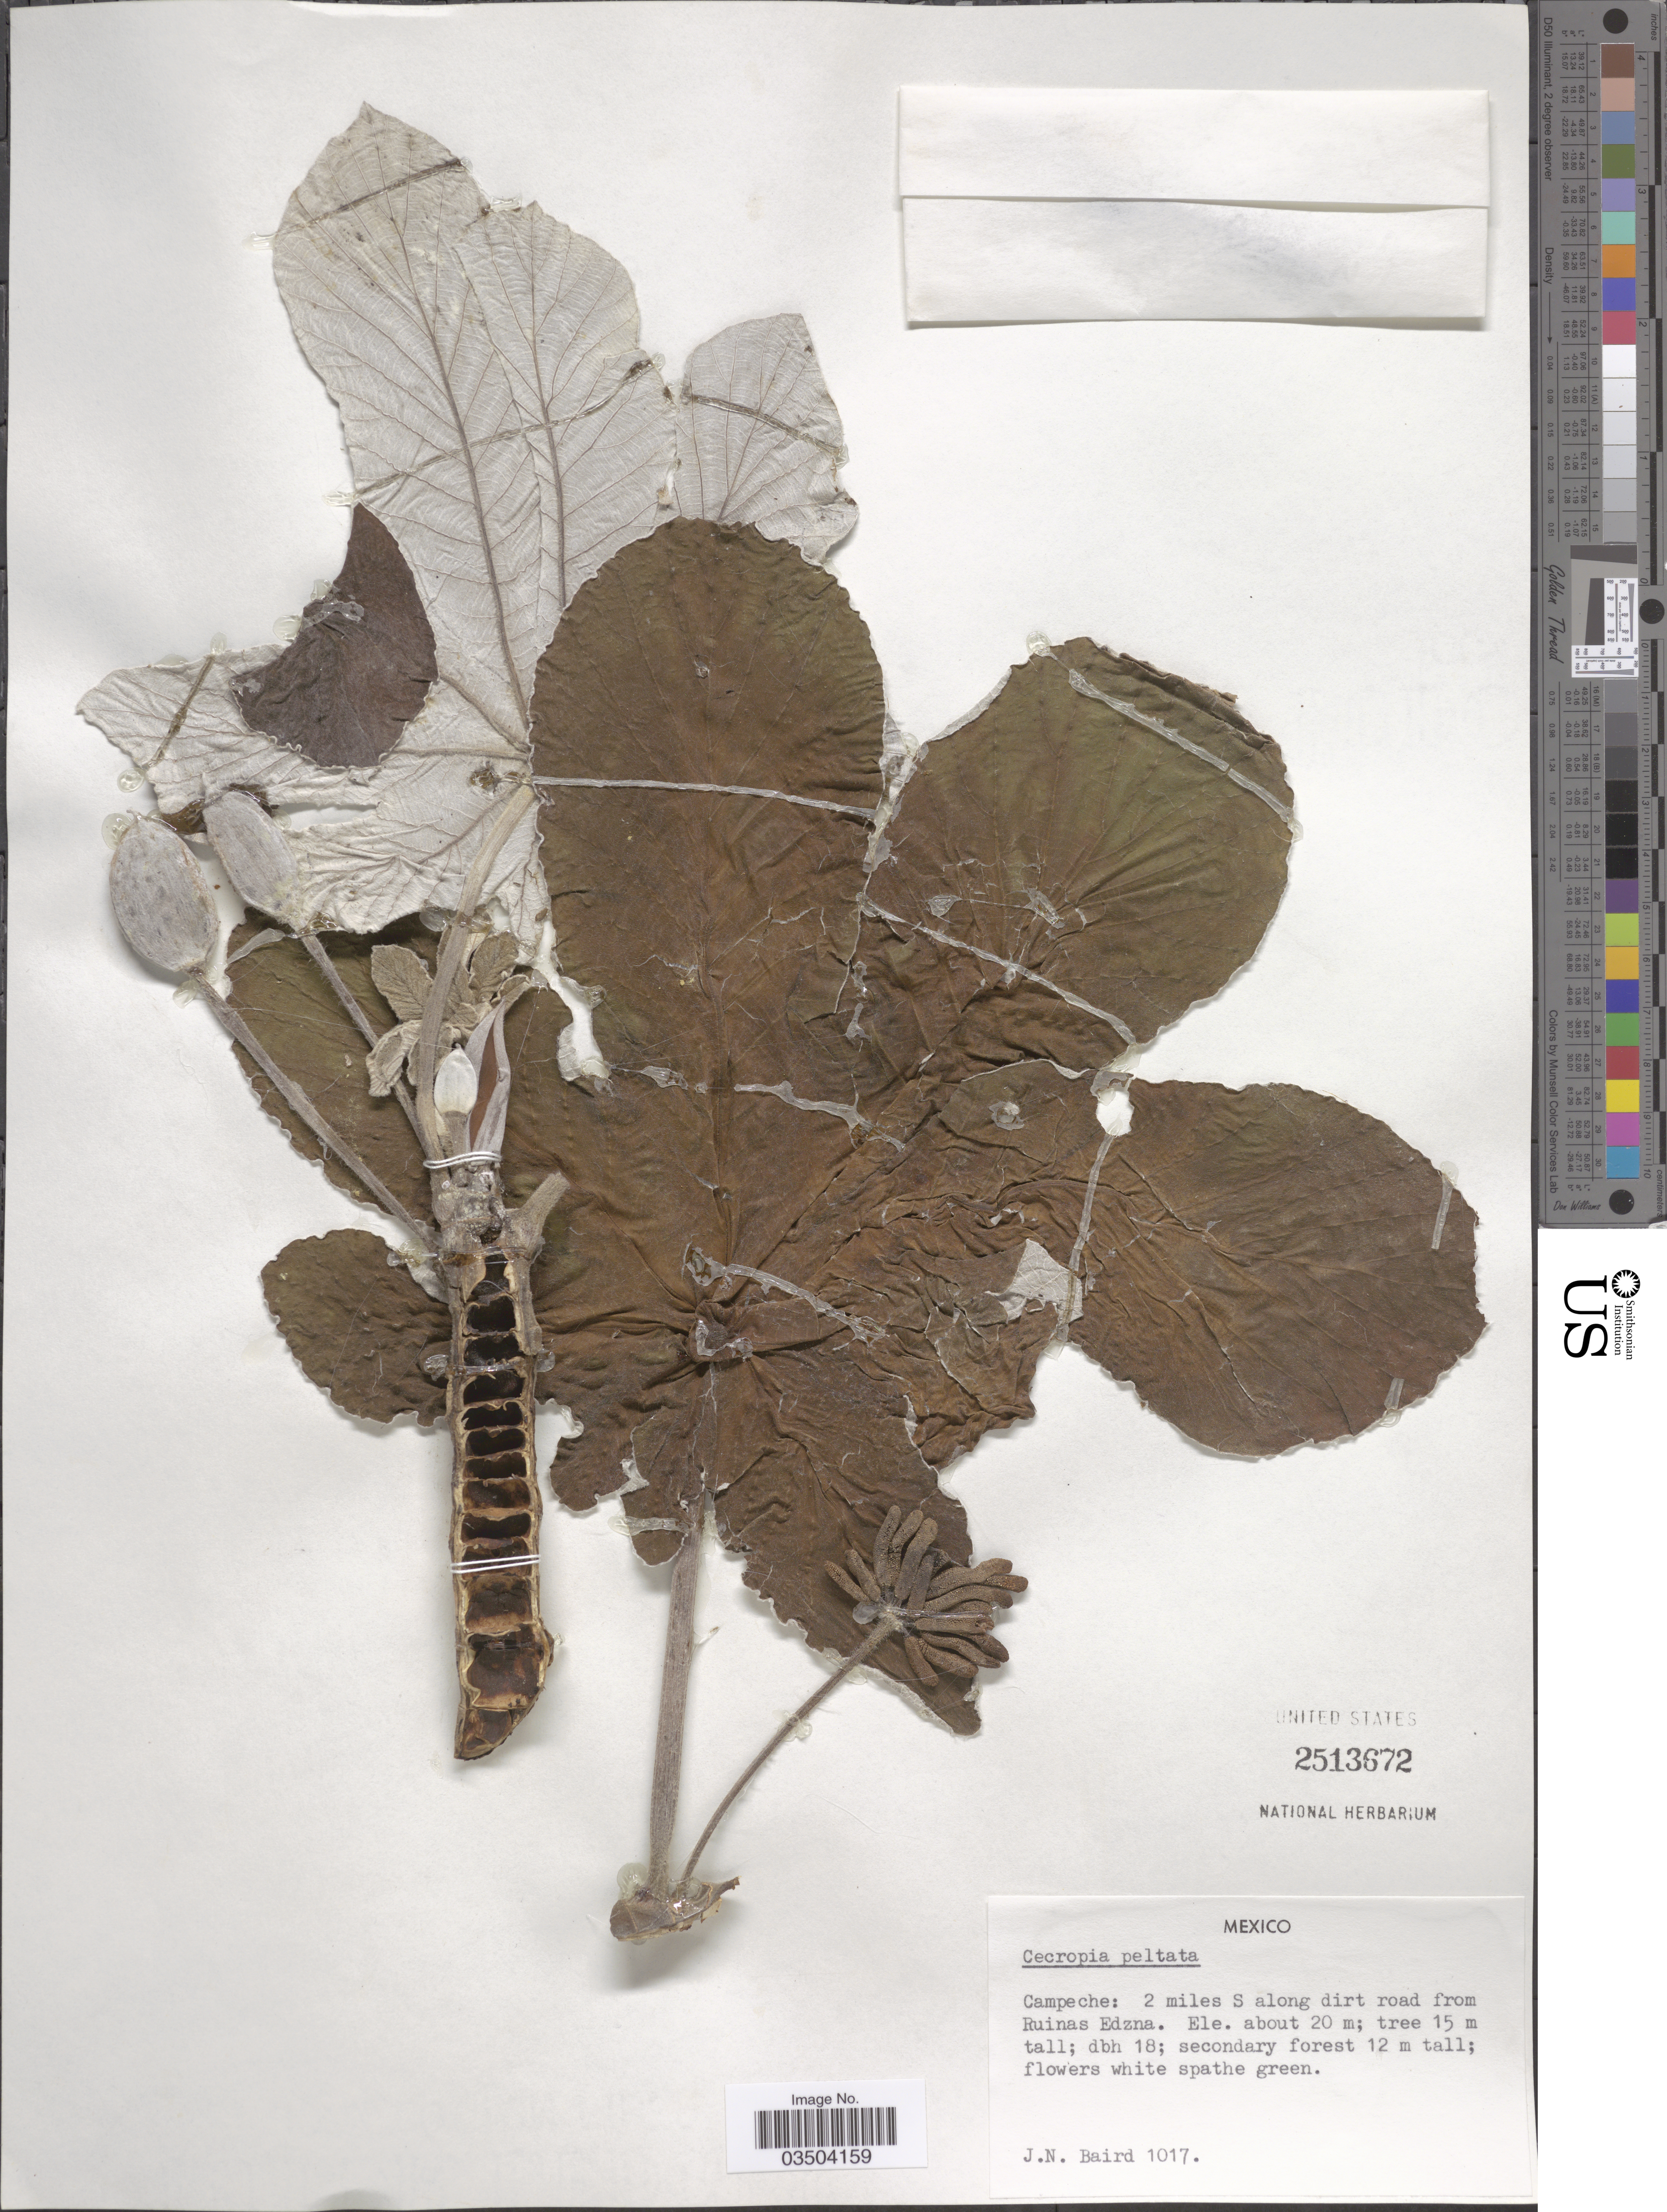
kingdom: Plantae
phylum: Tracheophyta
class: Magnoliopsida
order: Rosales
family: Urticaceae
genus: Cecropia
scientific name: Cecropia peltata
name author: L.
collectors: J. Baird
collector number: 1017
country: Mexico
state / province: Campeche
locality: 2 miles S along dirt road from Ruinas Edzna.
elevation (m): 20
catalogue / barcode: US 2513672